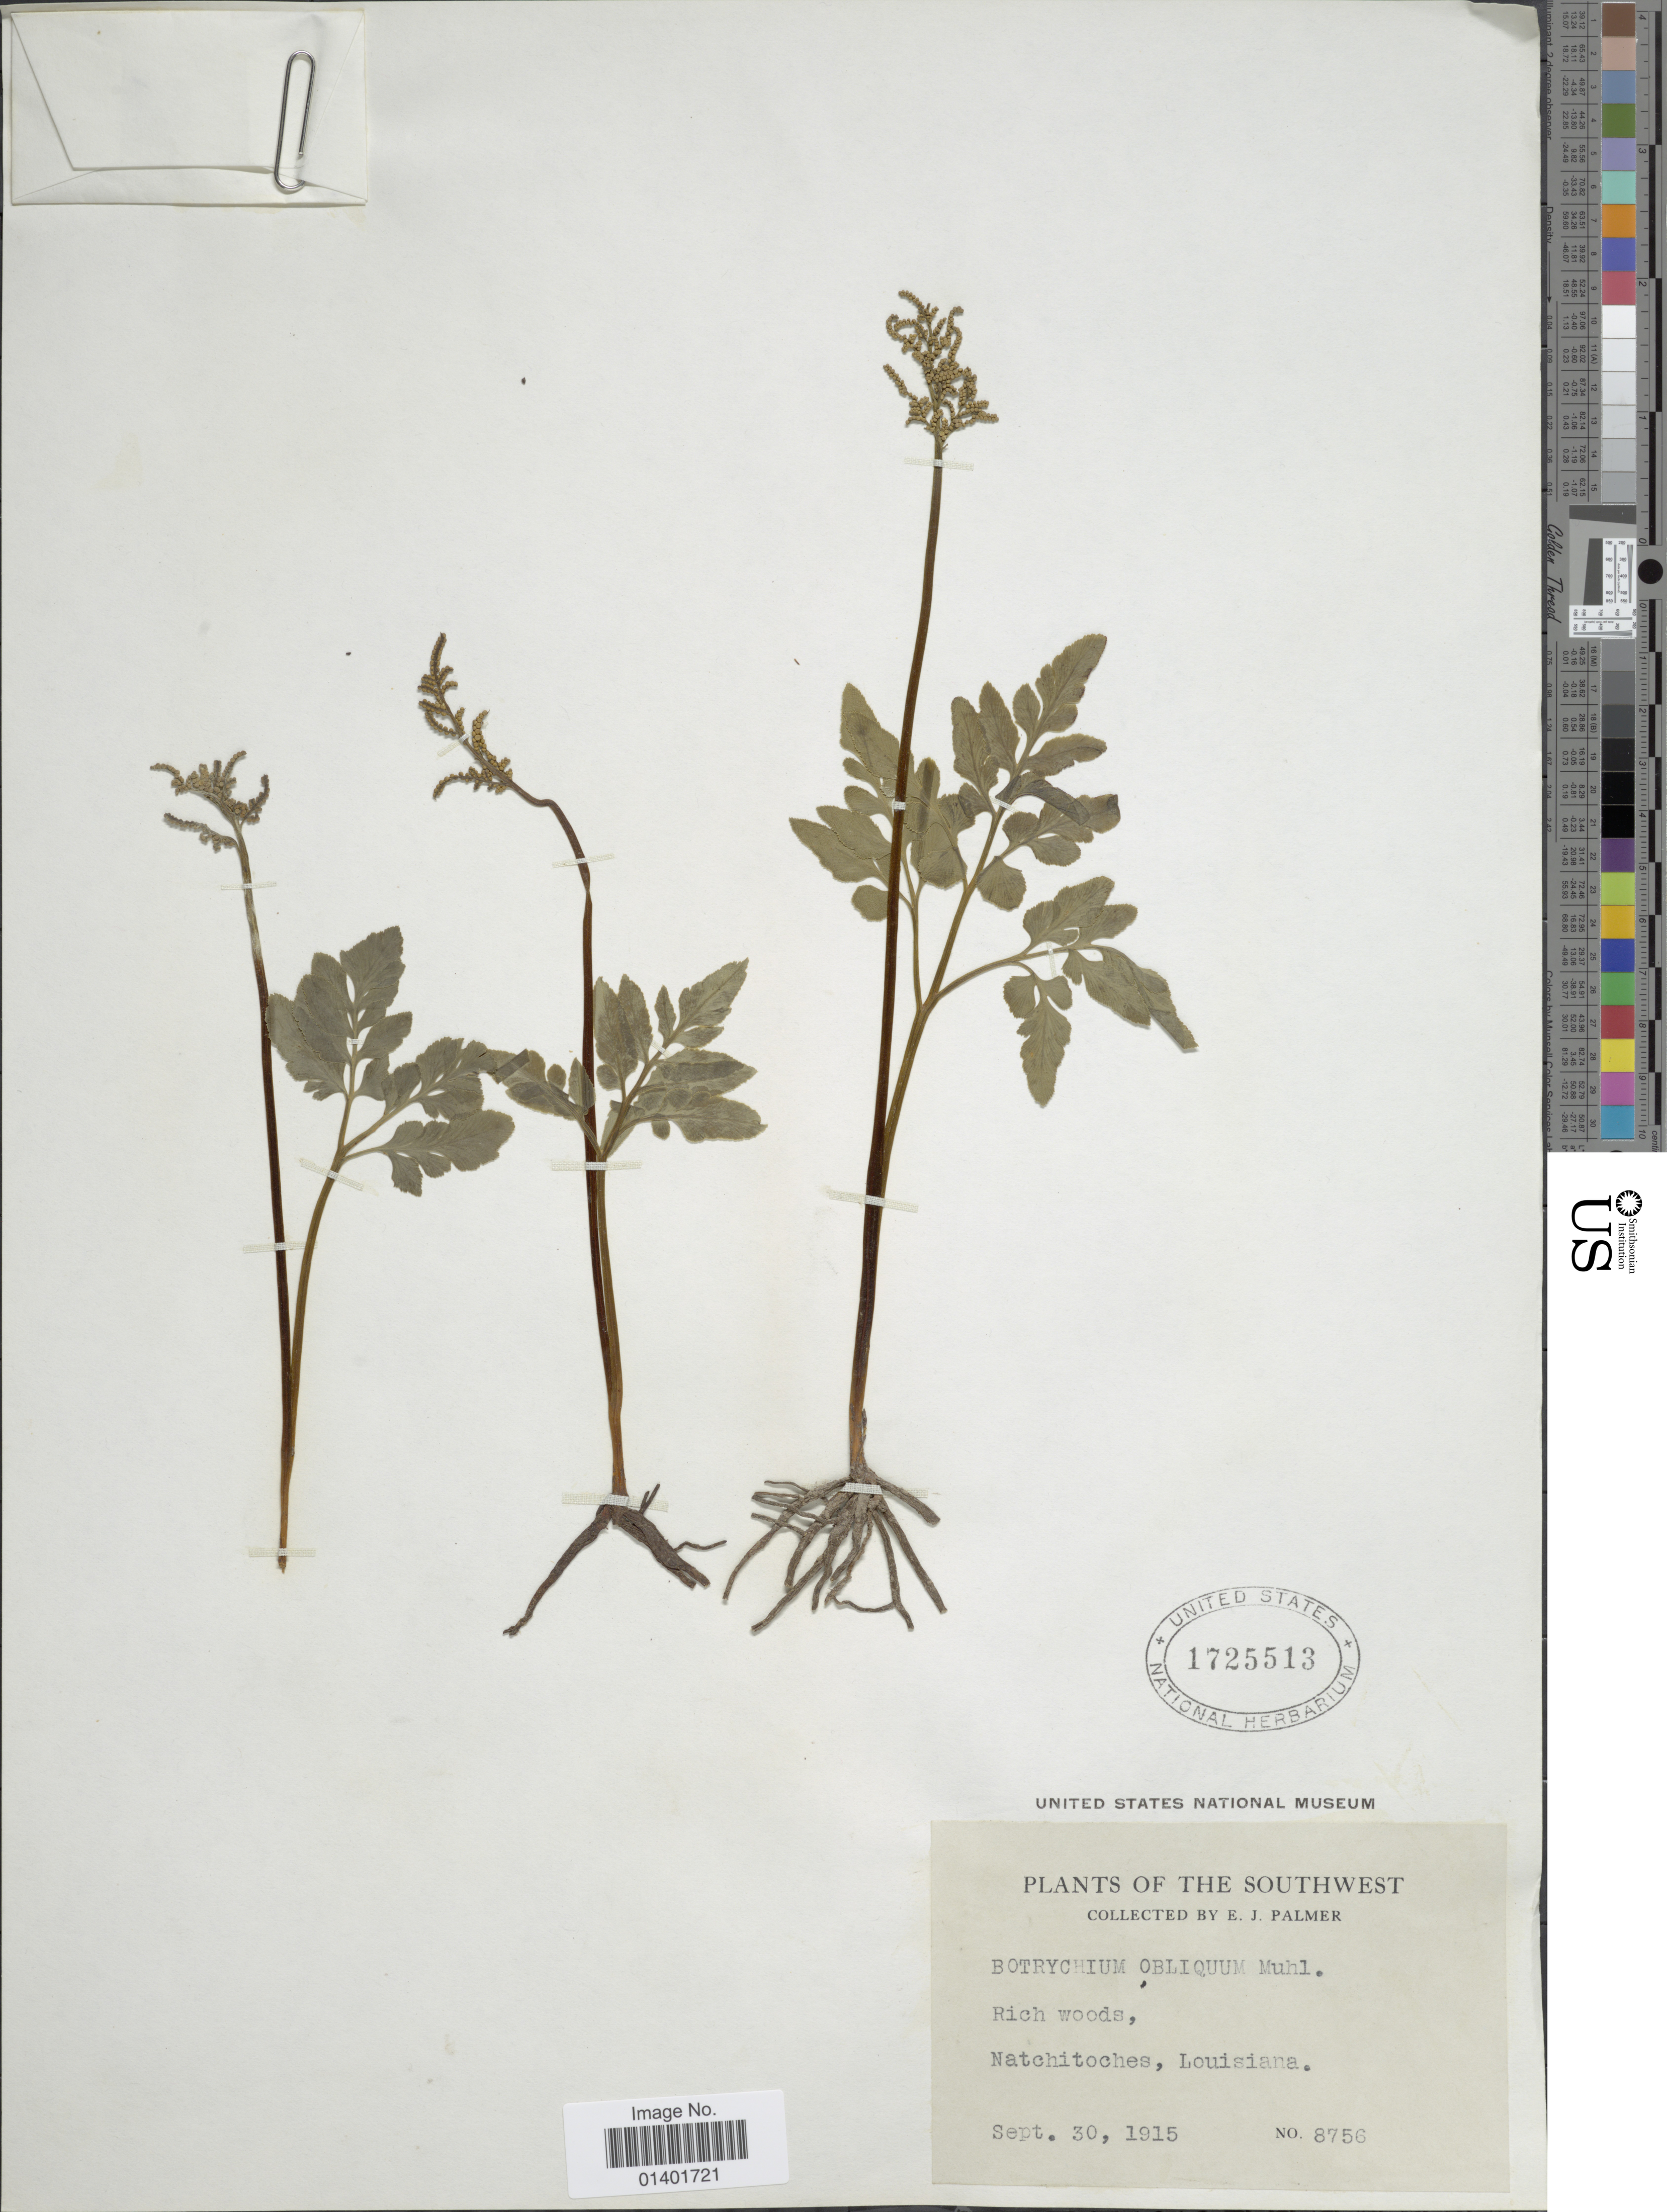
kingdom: Plantae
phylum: Tracheophyta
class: Polypodiopsida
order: Ophioglossales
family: Ophioglossaceae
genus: Botrychium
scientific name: Botrychium dissectum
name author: Spreng.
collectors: E. J. Palmer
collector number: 8756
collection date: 1915-09-30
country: United States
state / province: Louisiana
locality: Rich woods, Natchitoches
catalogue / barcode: US 1725513